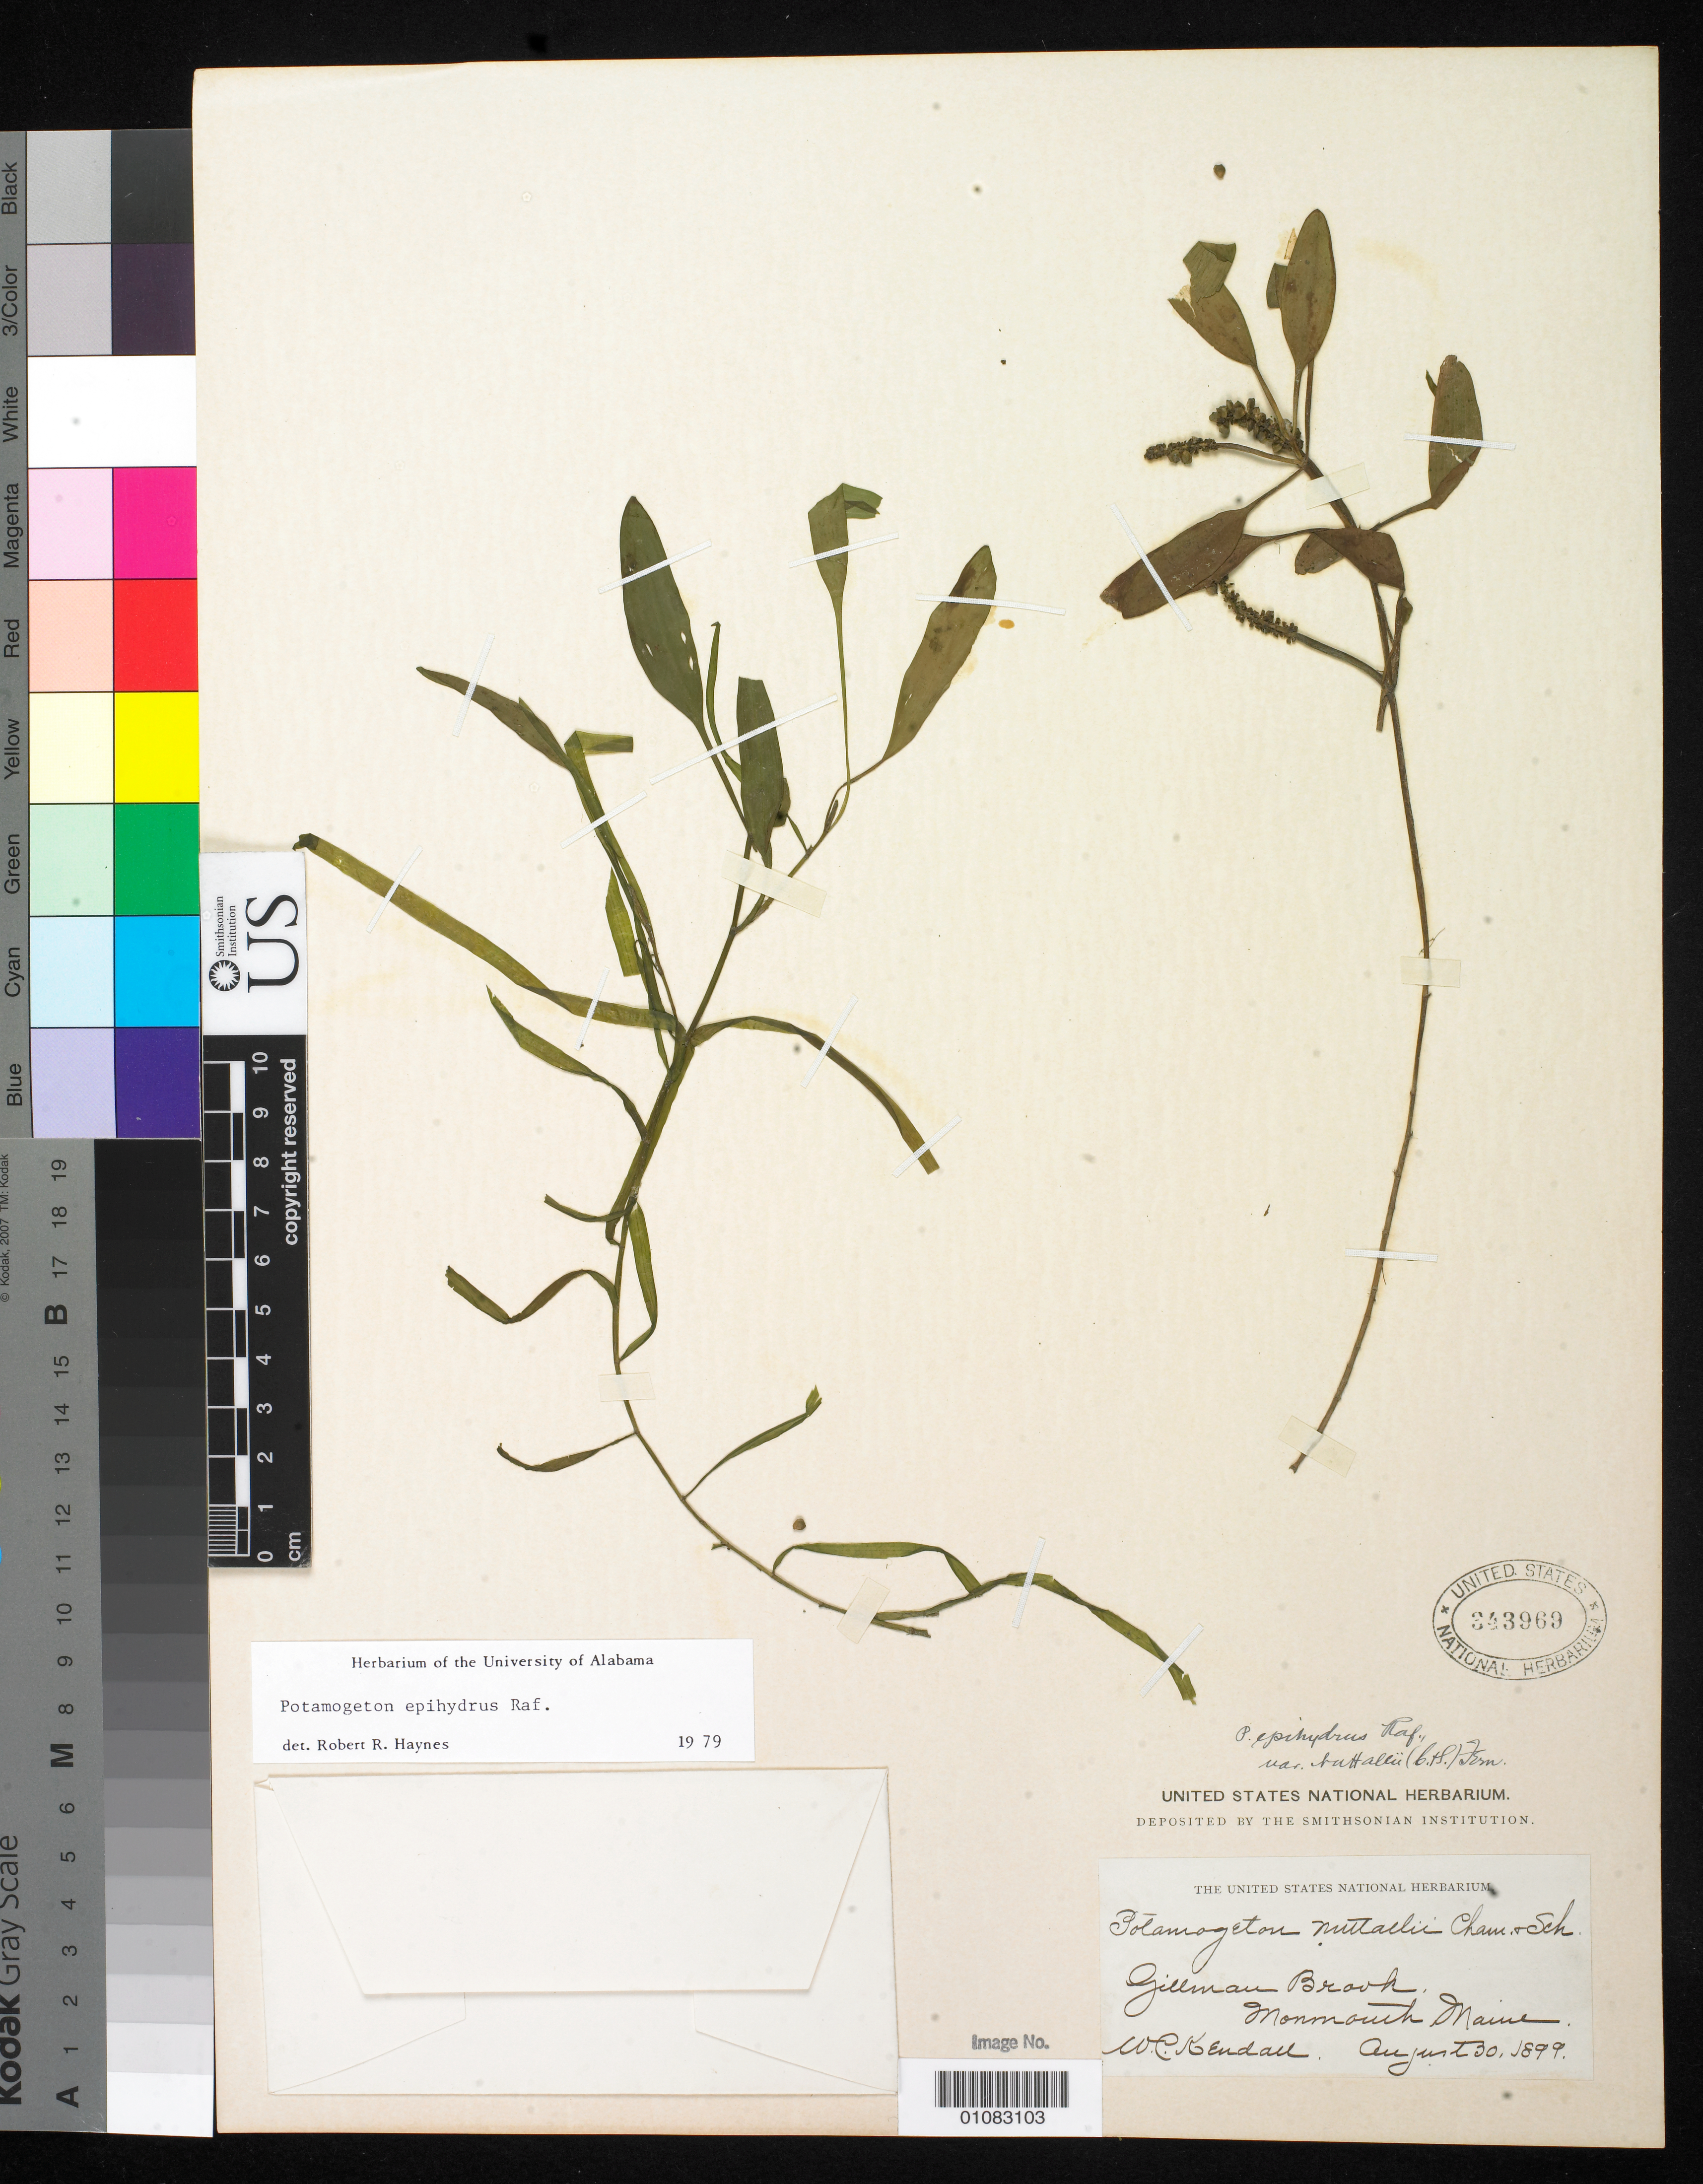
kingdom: Plantae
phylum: Tracheophyta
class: Liliopsida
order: Alismatales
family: Potamogetonaceae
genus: Potamogeton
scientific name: Potamogeton epihydrus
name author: Raf.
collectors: W. Kendall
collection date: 1899-08-30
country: United States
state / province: Maine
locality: Monmouth, Gillman Brook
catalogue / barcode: US 343969